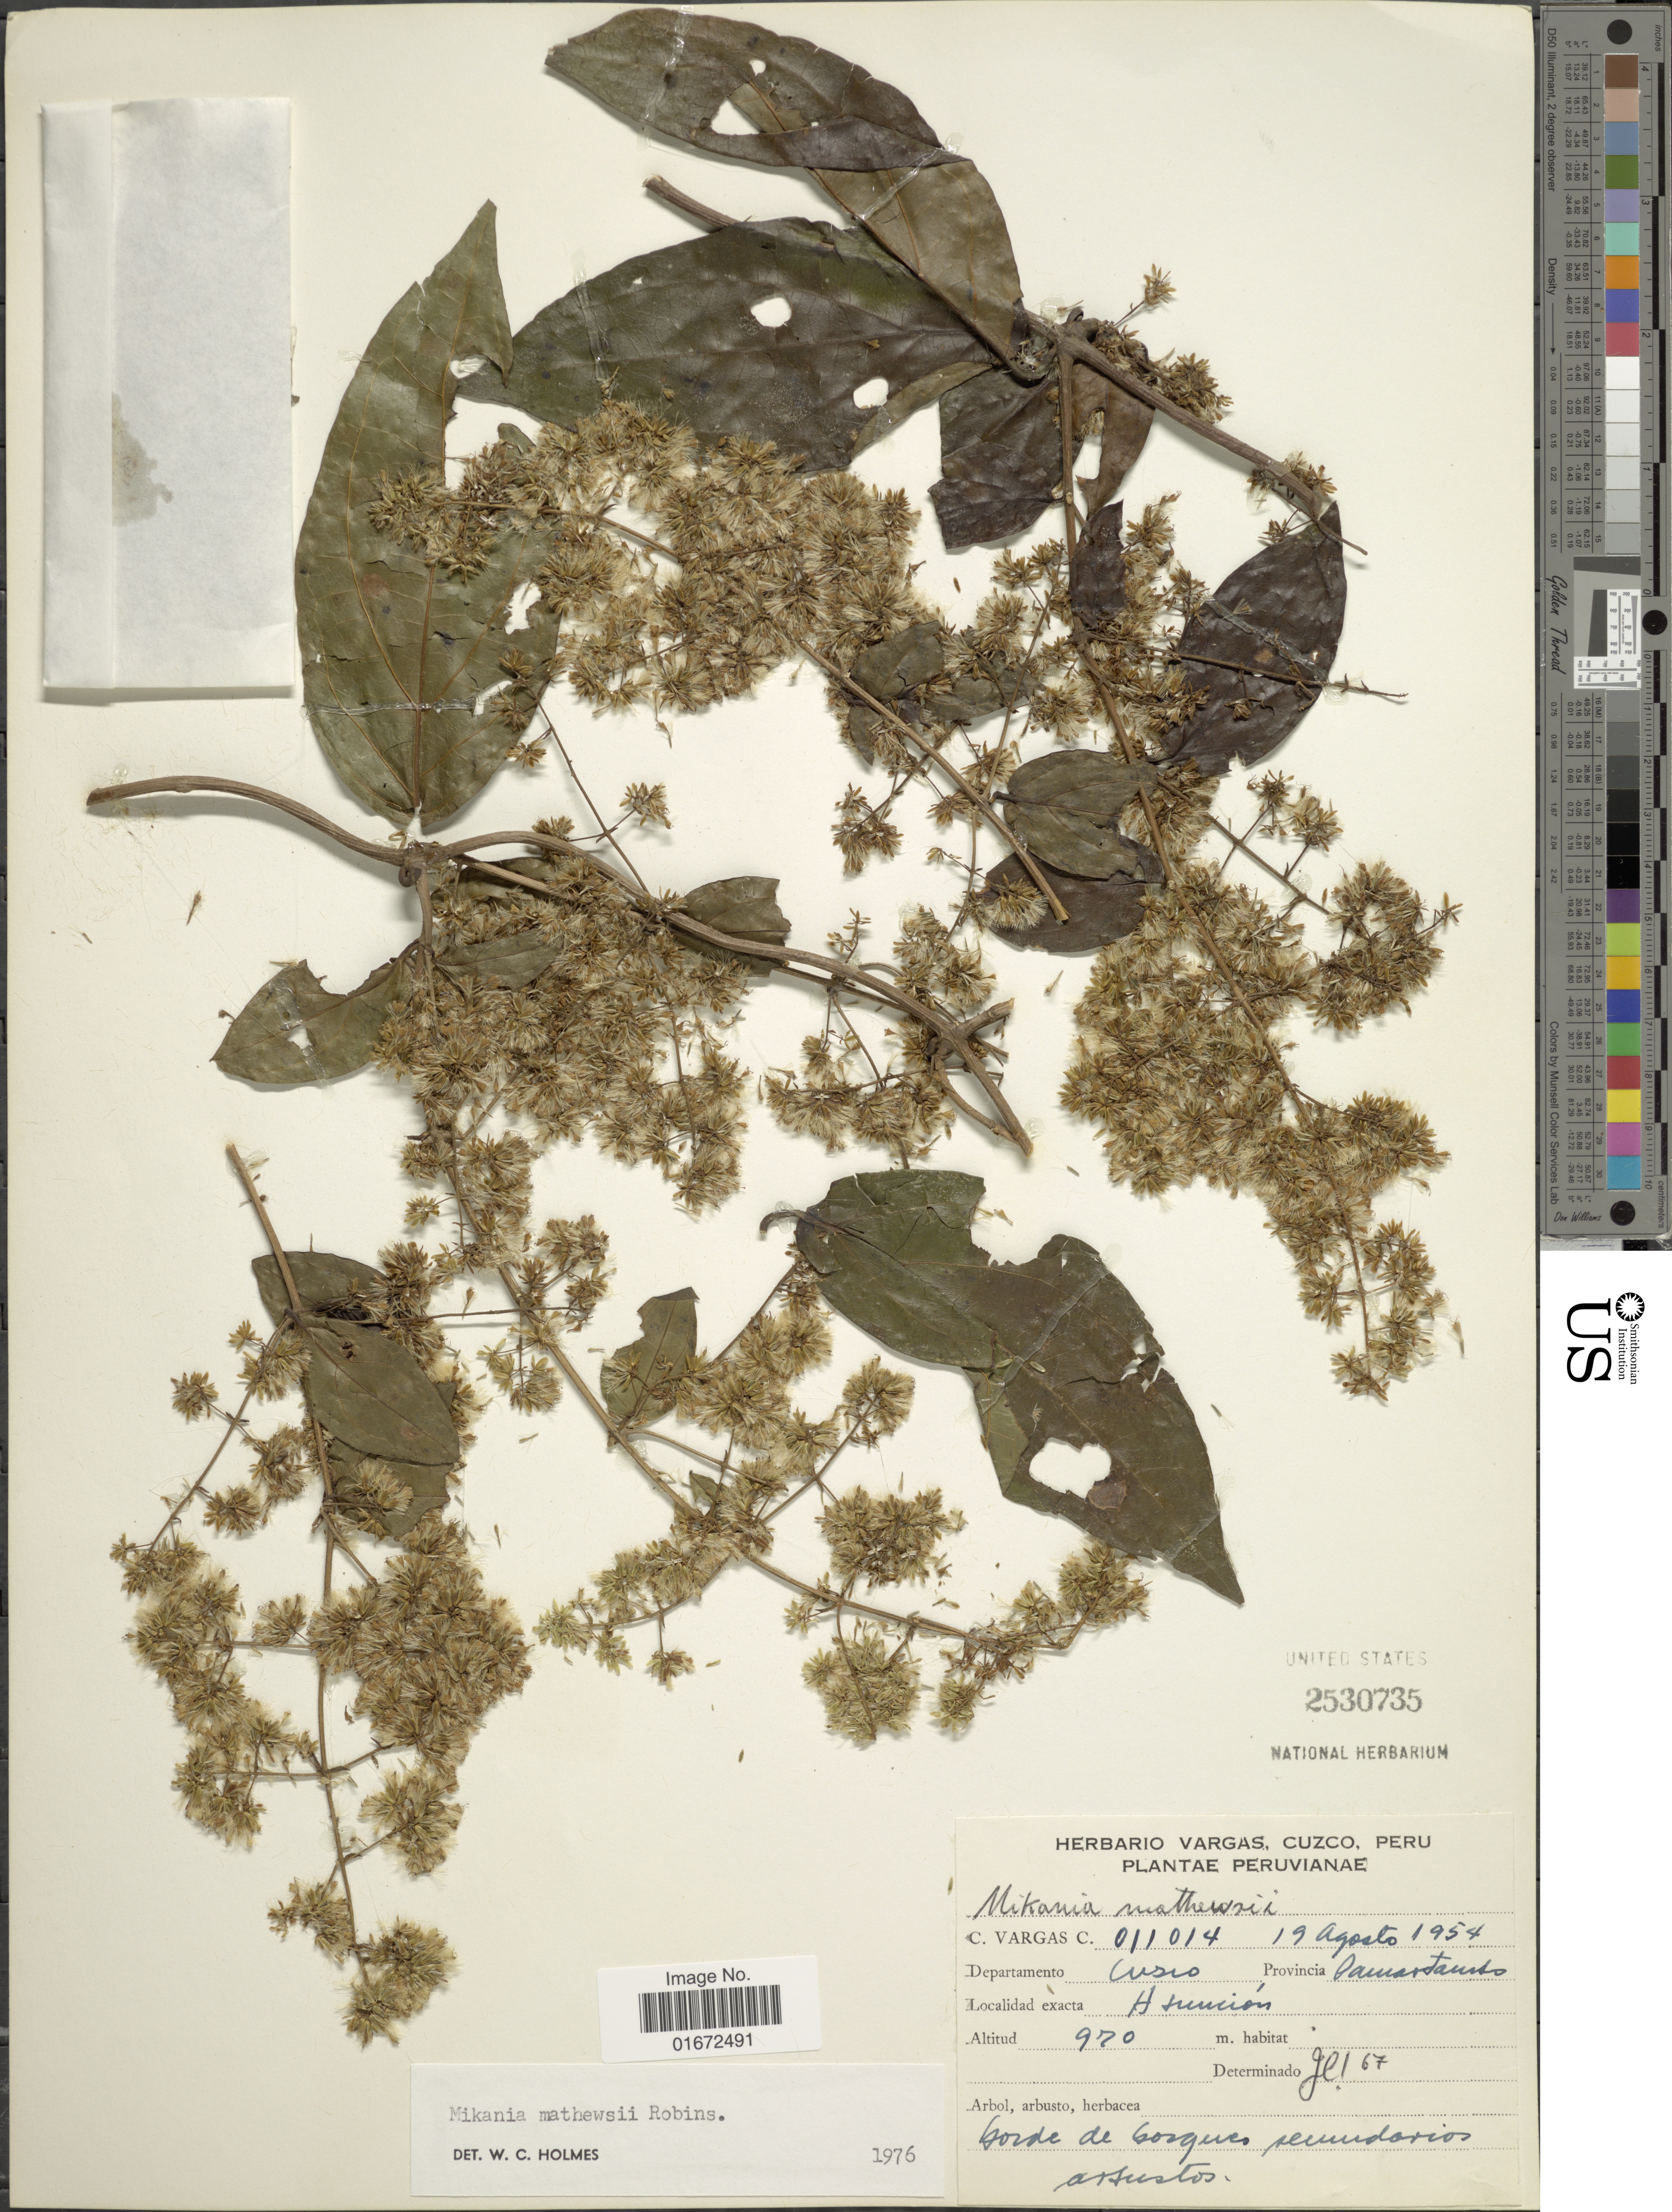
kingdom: Plantae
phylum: Tracheophyta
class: Magnoliopsida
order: Asterales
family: Asteraceae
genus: Mikania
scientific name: Mikania mathewsii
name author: B.L. Rob.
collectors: C. Vargas Calderón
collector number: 011014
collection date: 1954-08-19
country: Peru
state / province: Cusco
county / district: Paucartambo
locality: Asunción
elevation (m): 970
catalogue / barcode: US 2530735